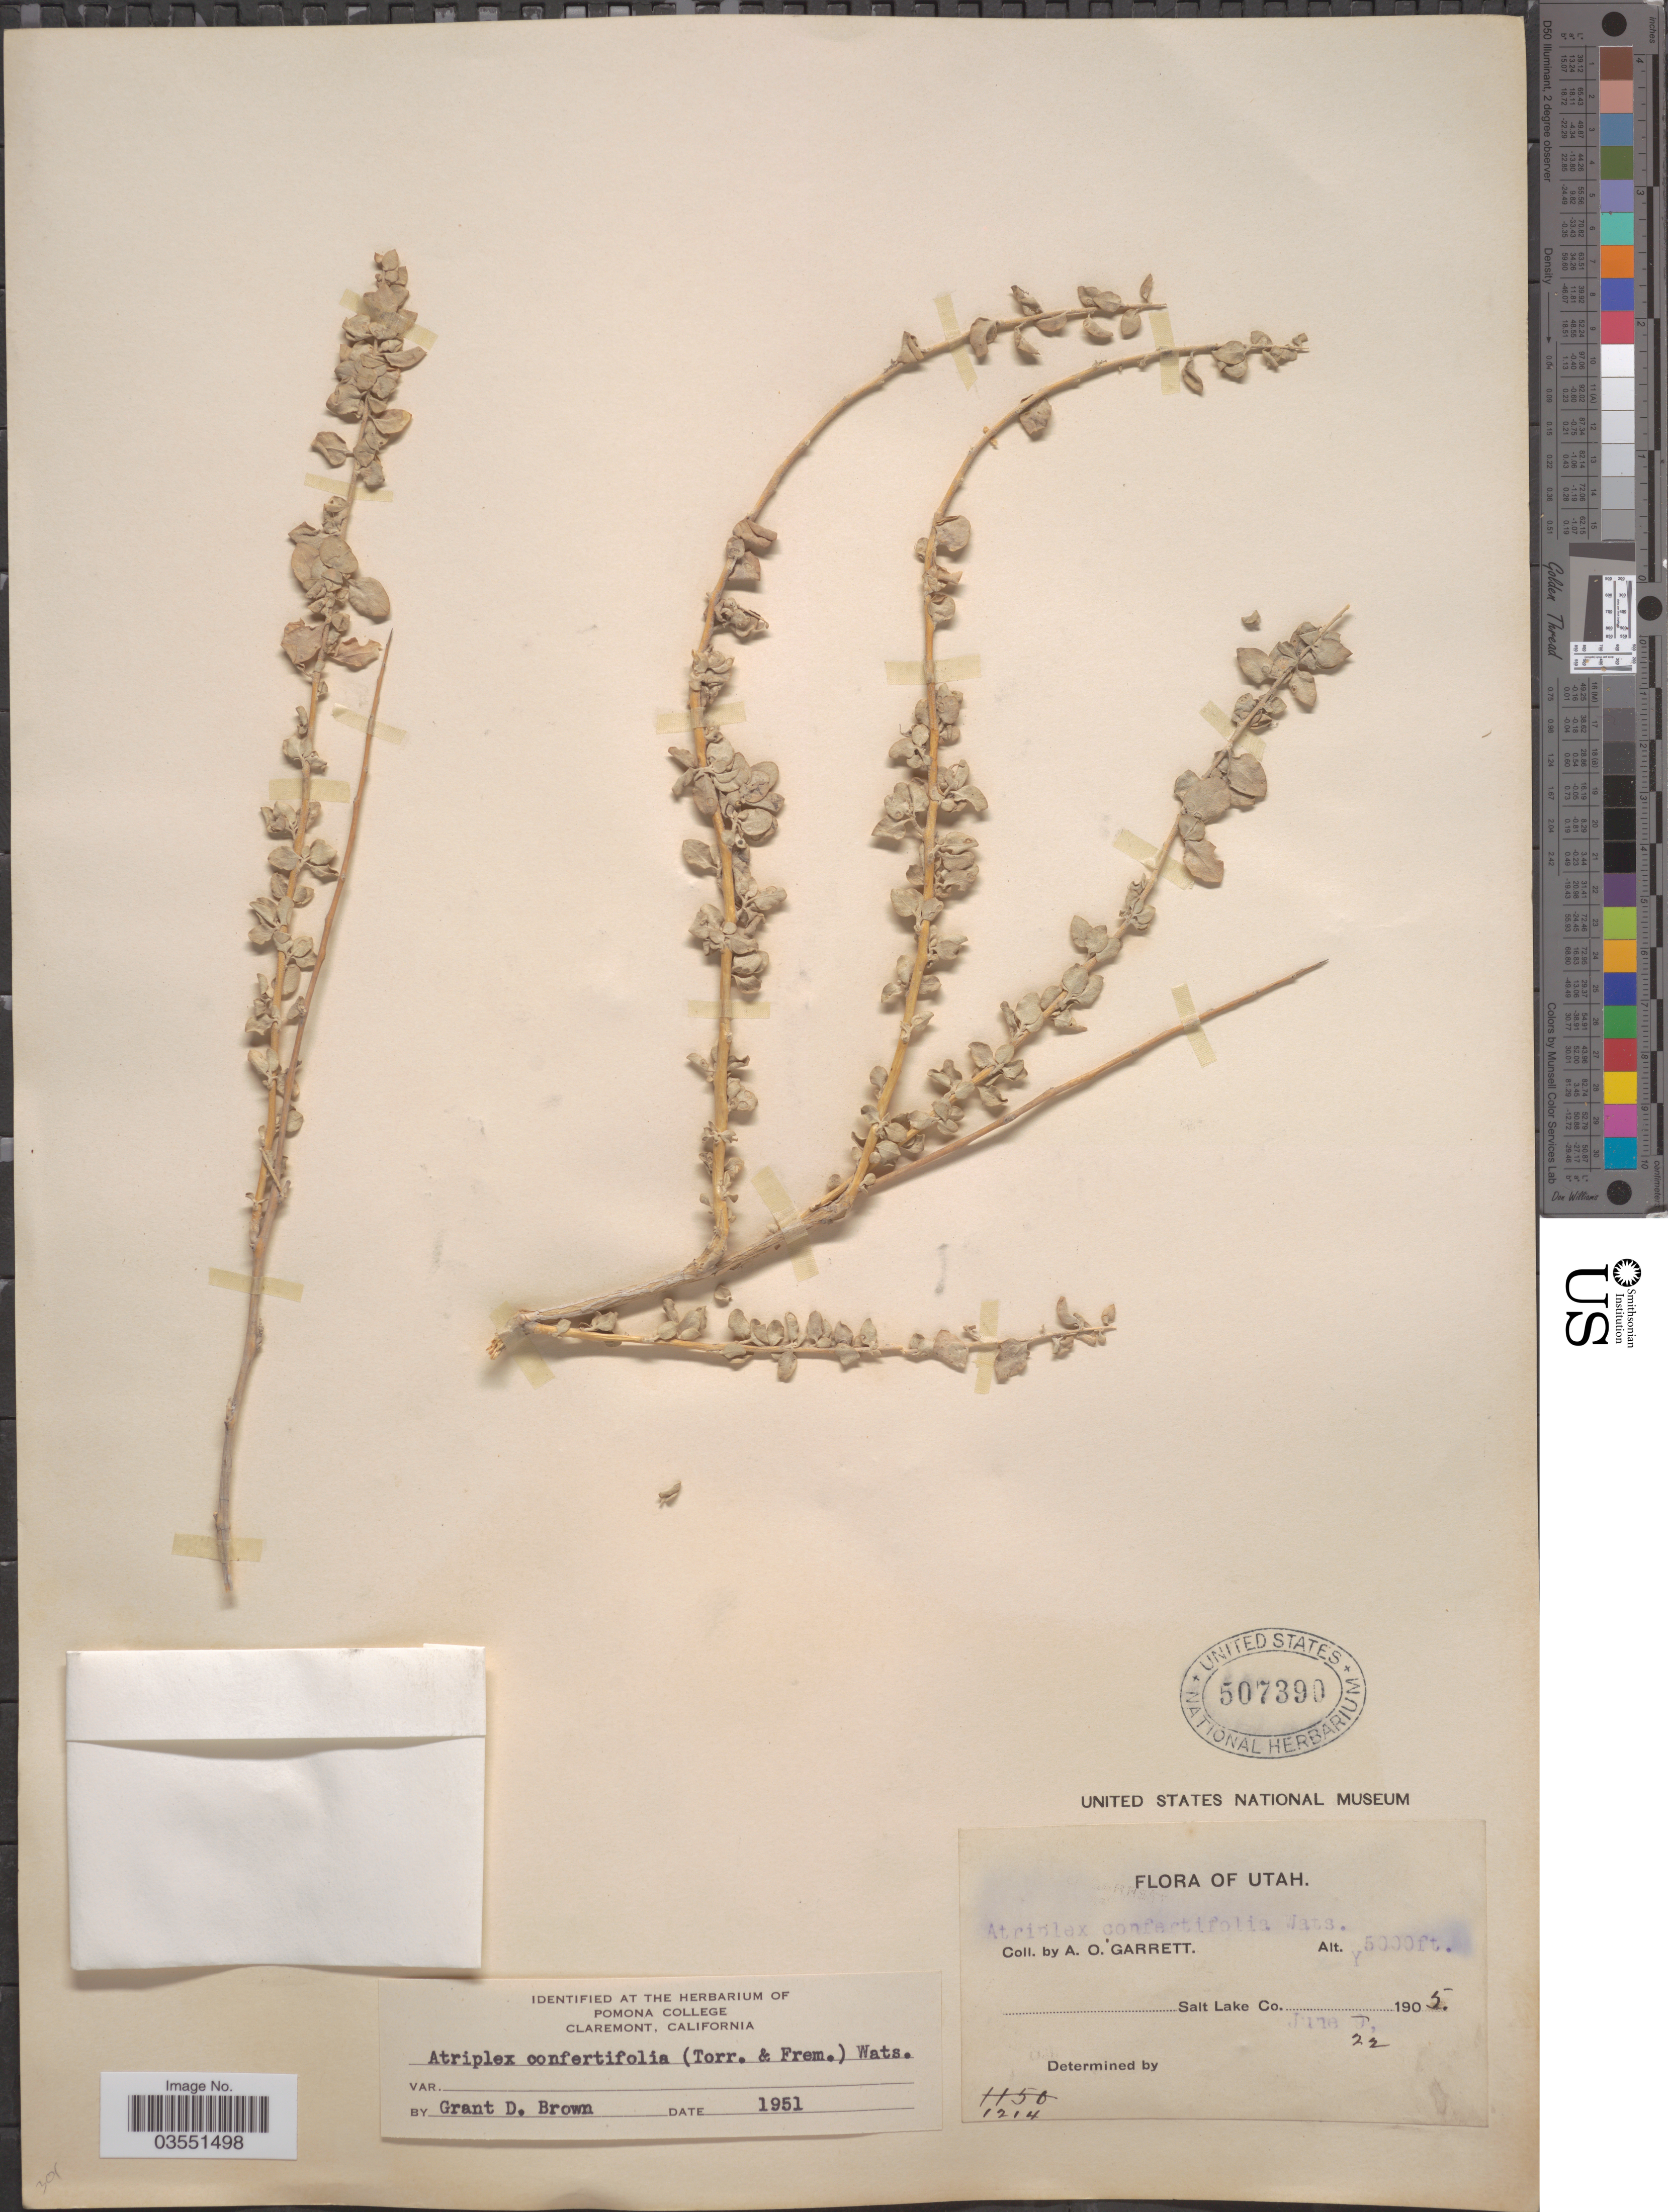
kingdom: Plantae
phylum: Tracheophyta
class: Magnoliopsida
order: Caryophyllales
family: Amaranthaceae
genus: Atriplex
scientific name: Atriplex confertifolia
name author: (Torr. & Frém.) S. Watson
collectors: A. O. Garrett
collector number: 1214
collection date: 1905-06-22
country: United States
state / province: Utah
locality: Salt Lake Co.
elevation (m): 1524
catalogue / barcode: US 507390